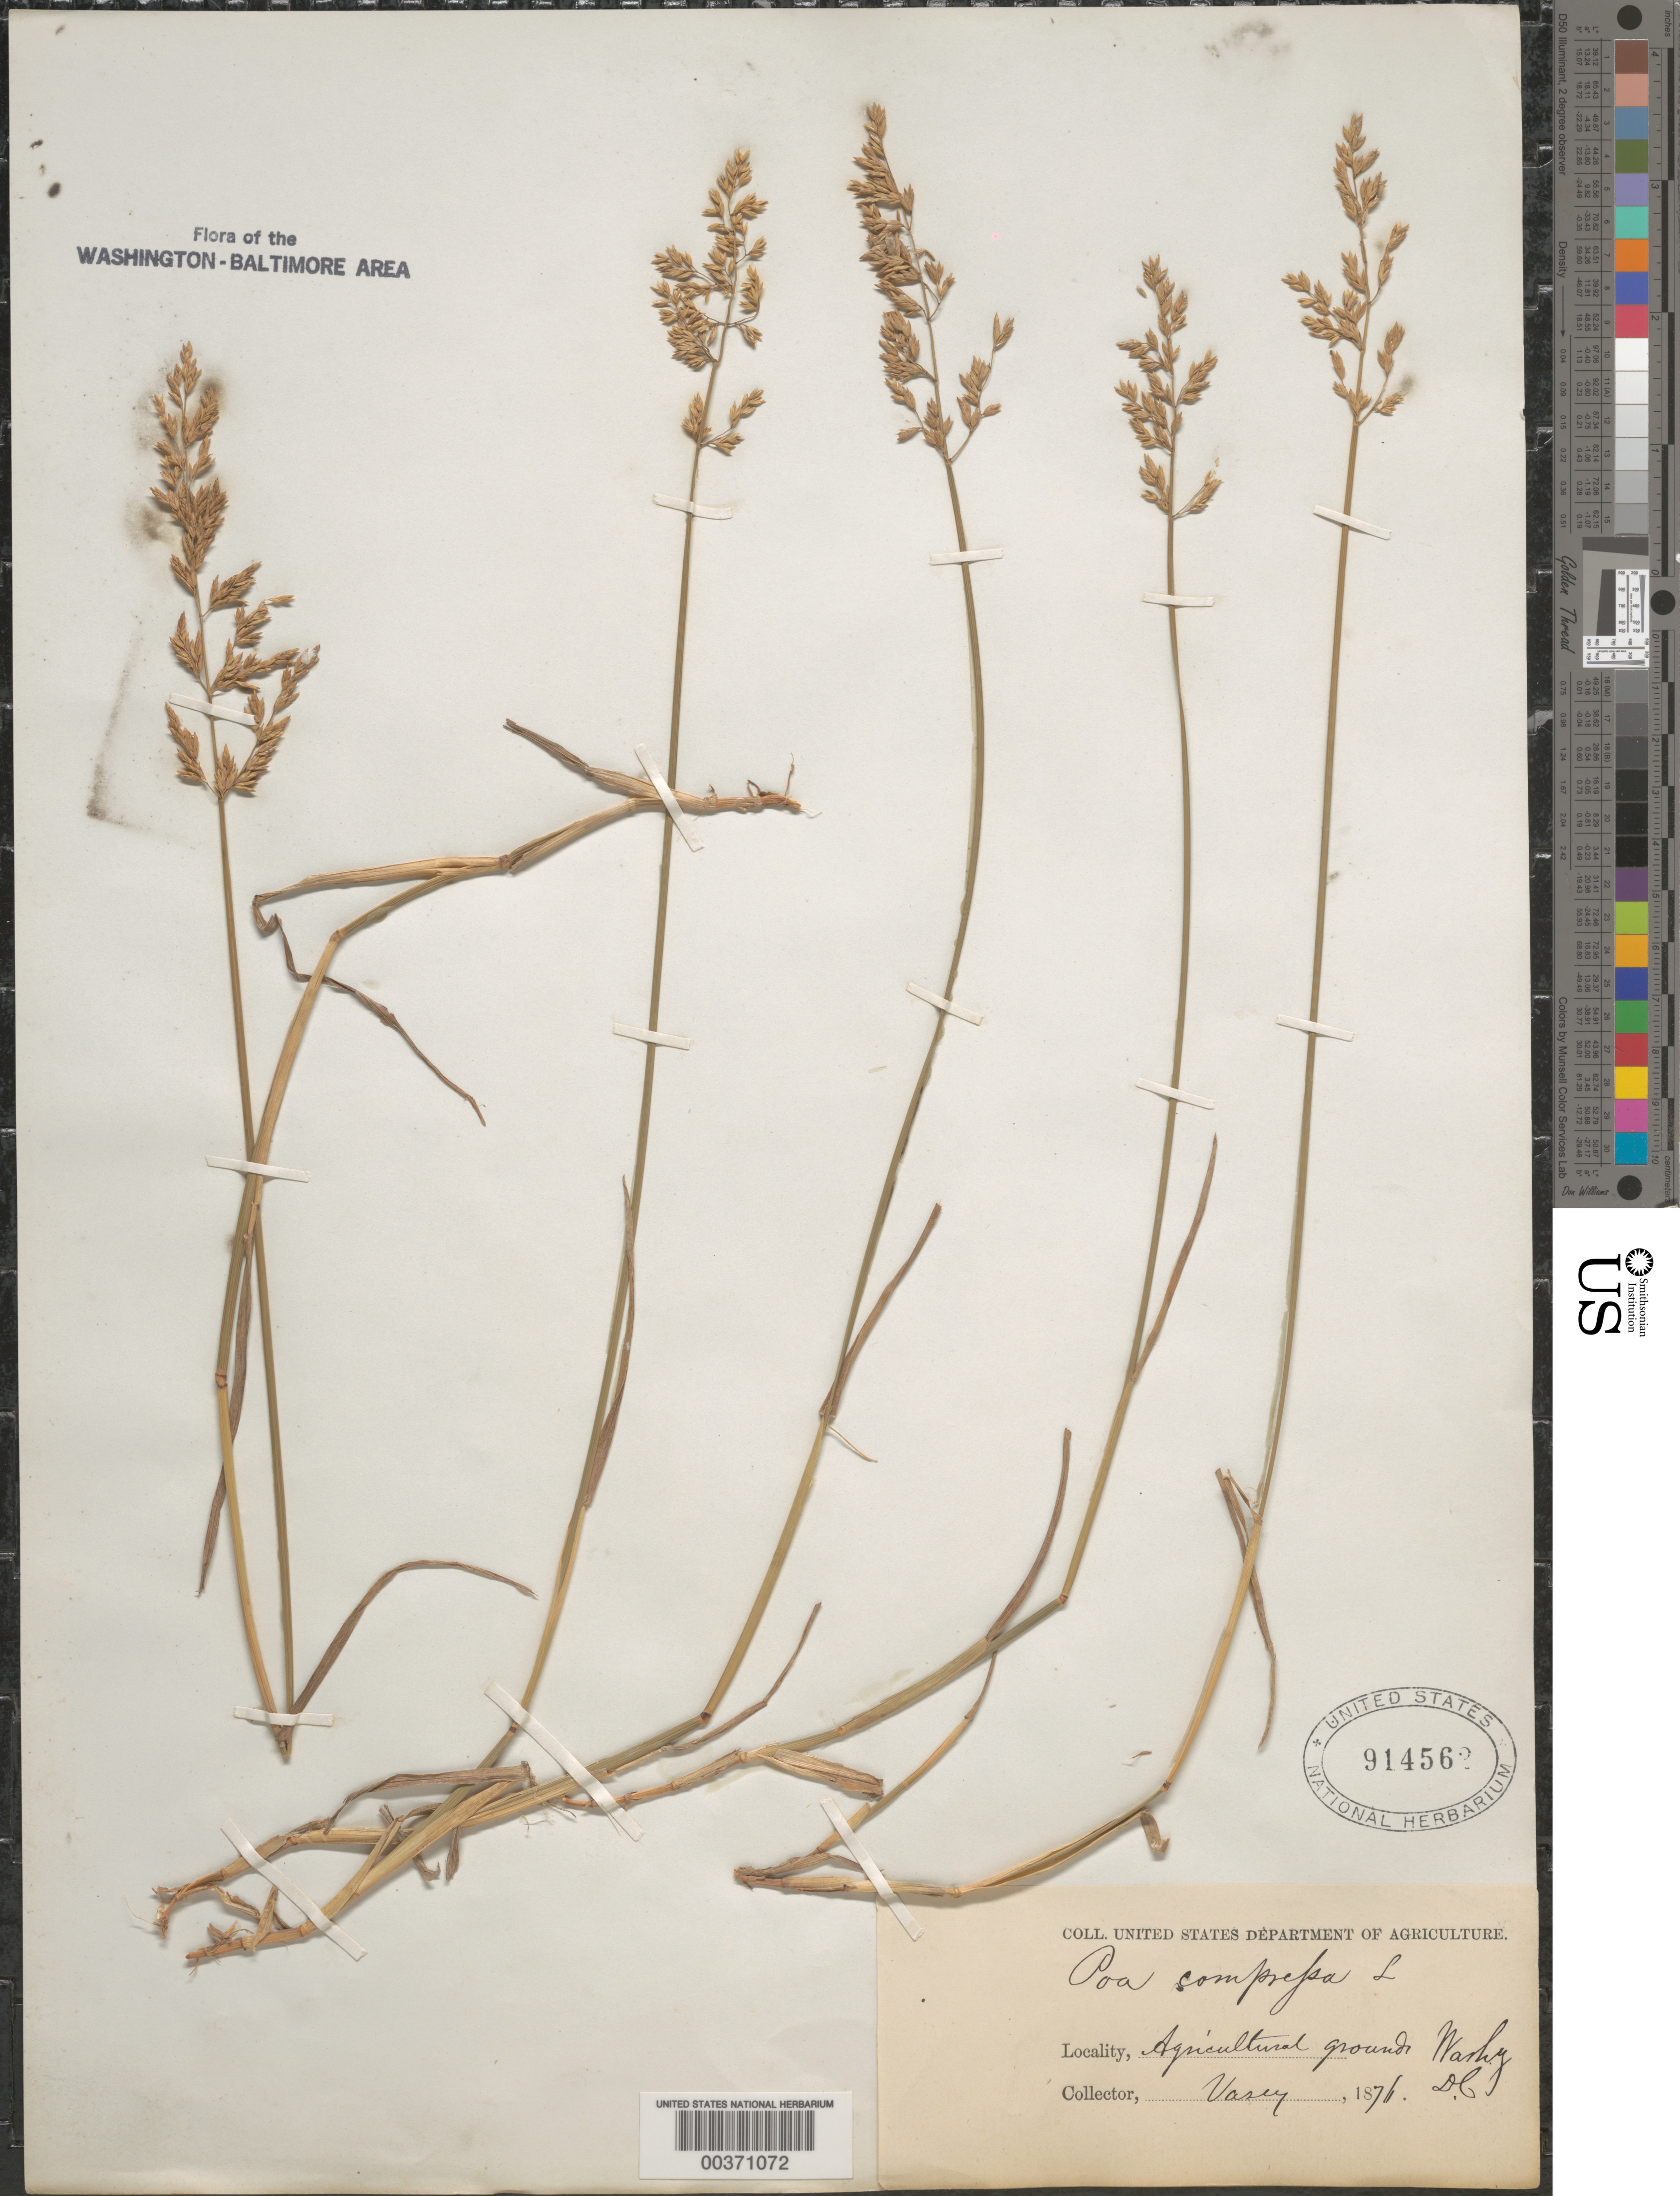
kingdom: Plantae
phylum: Tracheophyta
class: Liliopsida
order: Poales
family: Poaceae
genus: Poa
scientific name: Poa compressa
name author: L.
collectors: G. Vasey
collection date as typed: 1876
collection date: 1876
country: United States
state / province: District of Columbia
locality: Agricultural ground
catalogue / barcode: US 914562